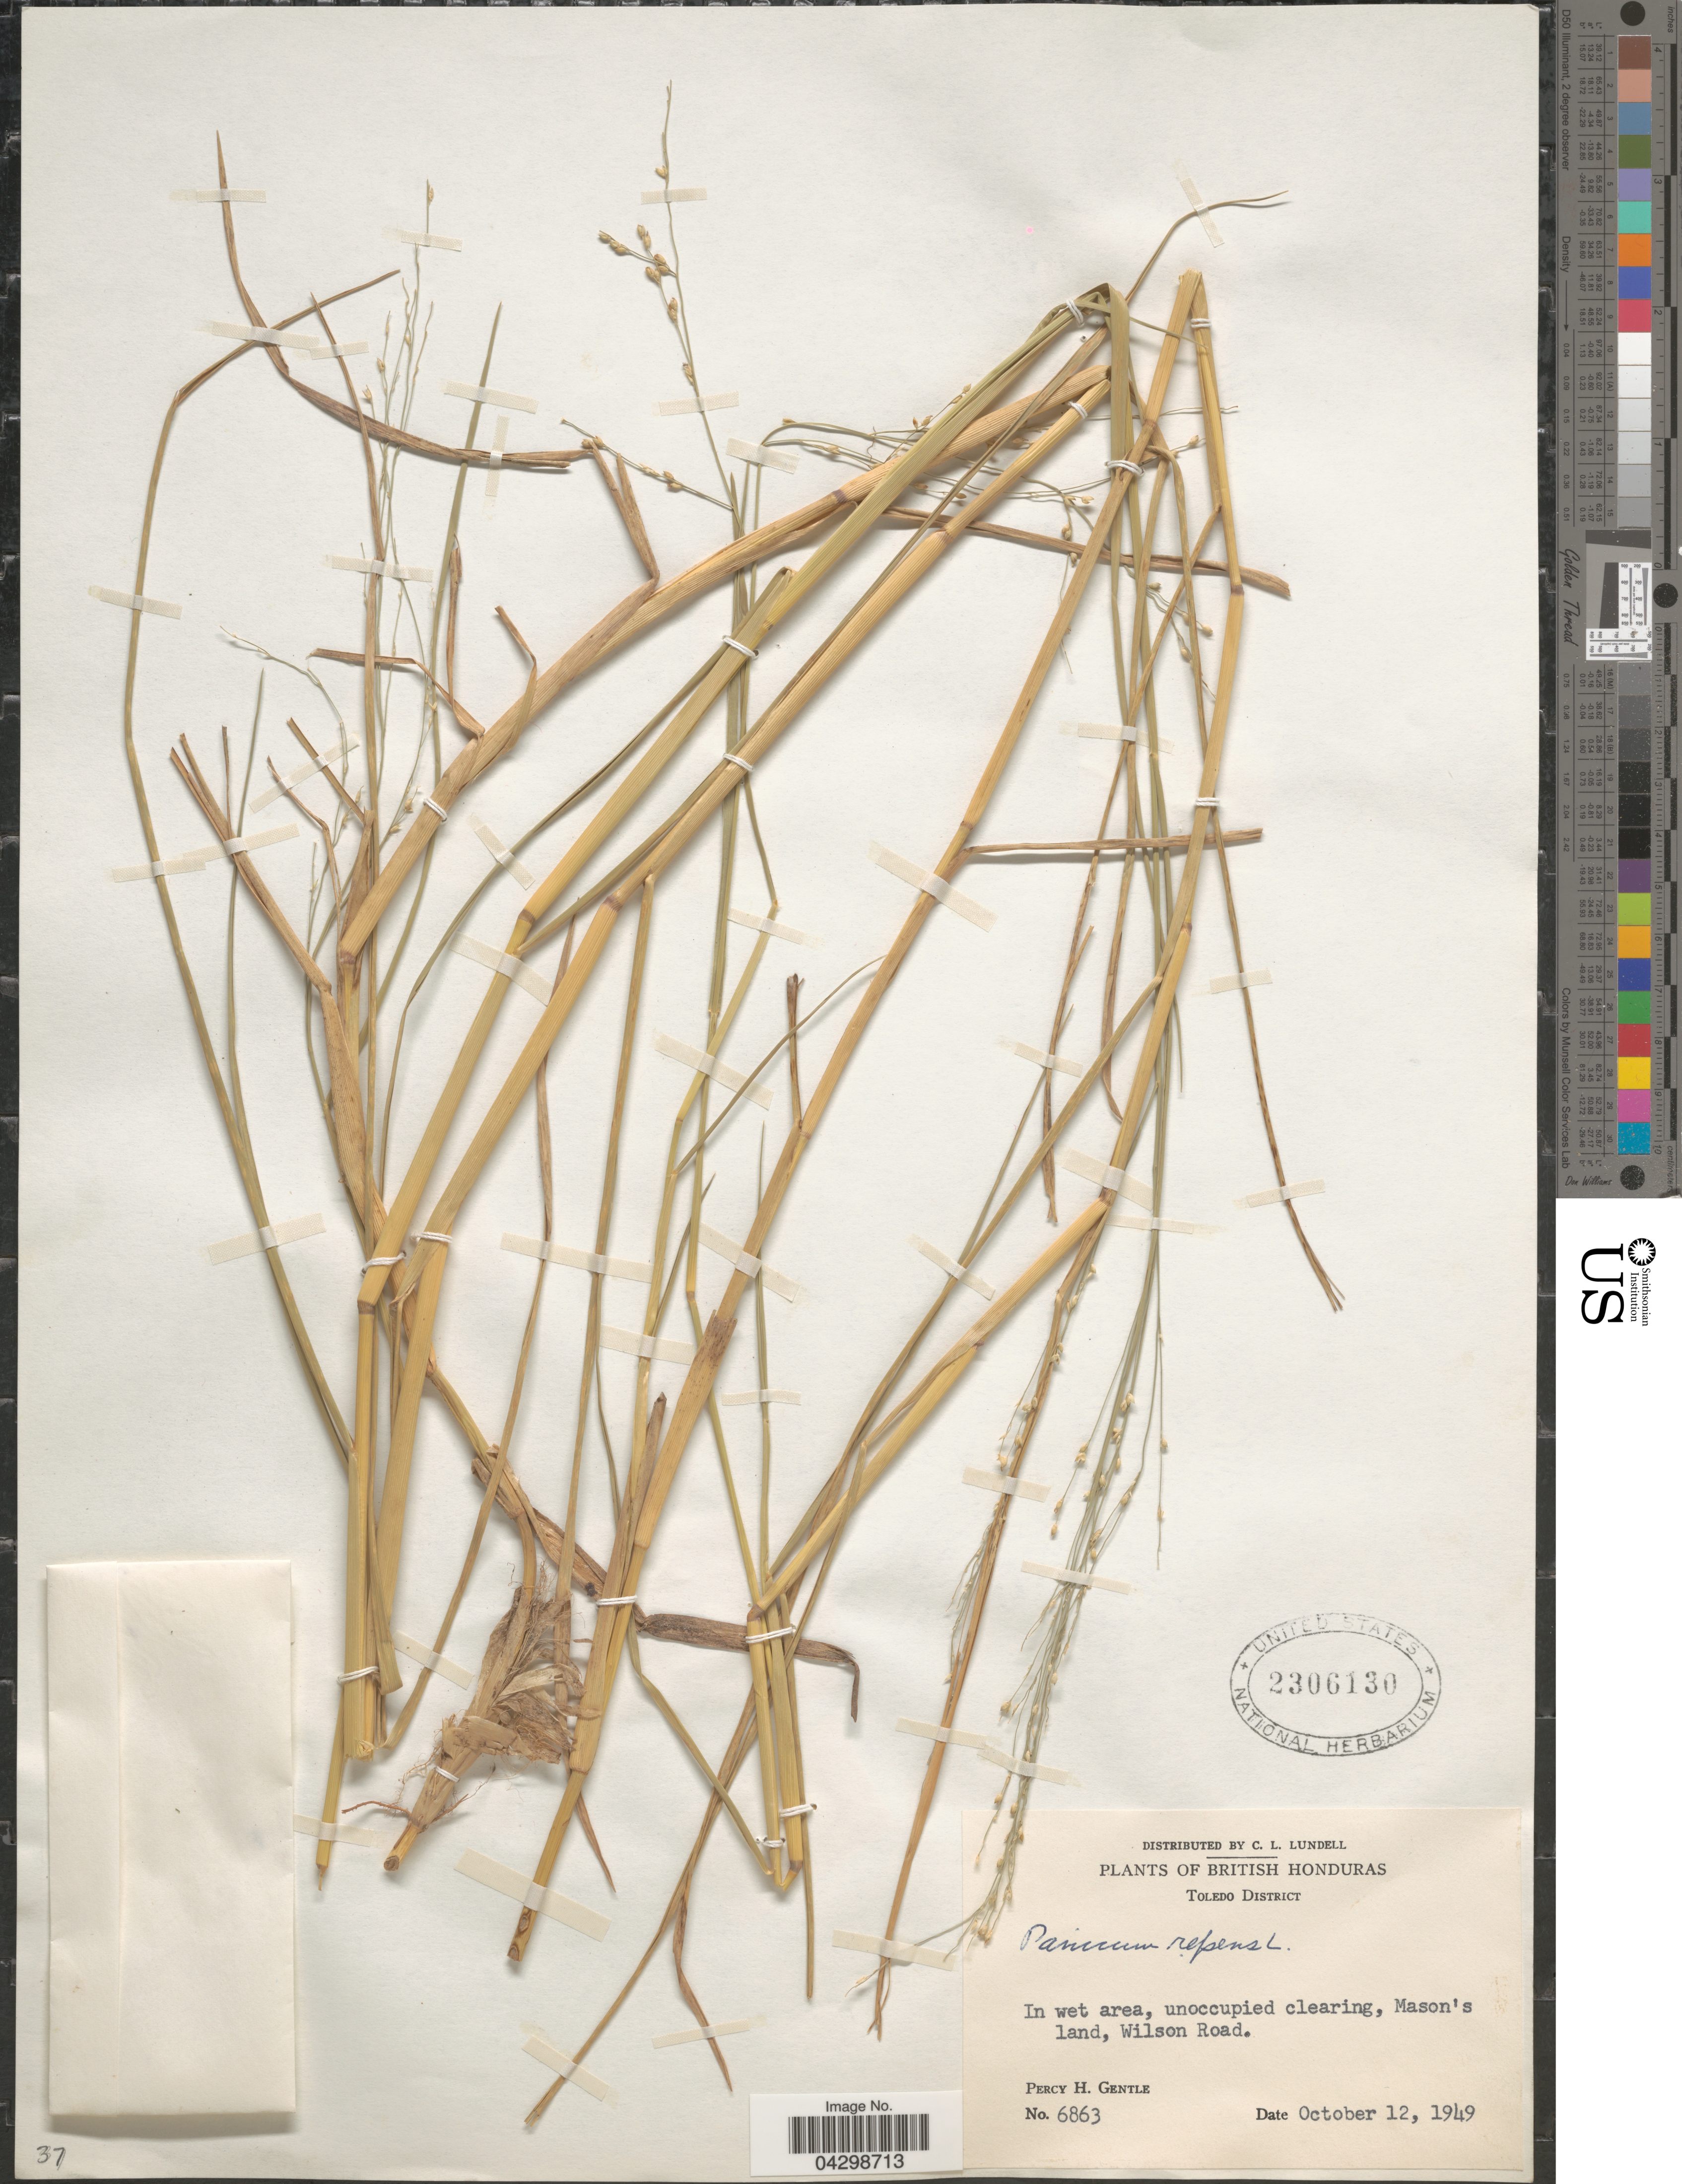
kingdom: Plantae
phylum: Tracheophyta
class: Liliopsida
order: Poales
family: Poaceae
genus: Panicum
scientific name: Panicum repens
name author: L.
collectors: P. H. Gentle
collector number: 6863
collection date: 1949-10-12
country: Belize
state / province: Toledo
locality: British Honduras. Toledo District. In wet area, unoccupied clearing, Mason's land, Wilson Road.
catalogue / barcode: US 2306130